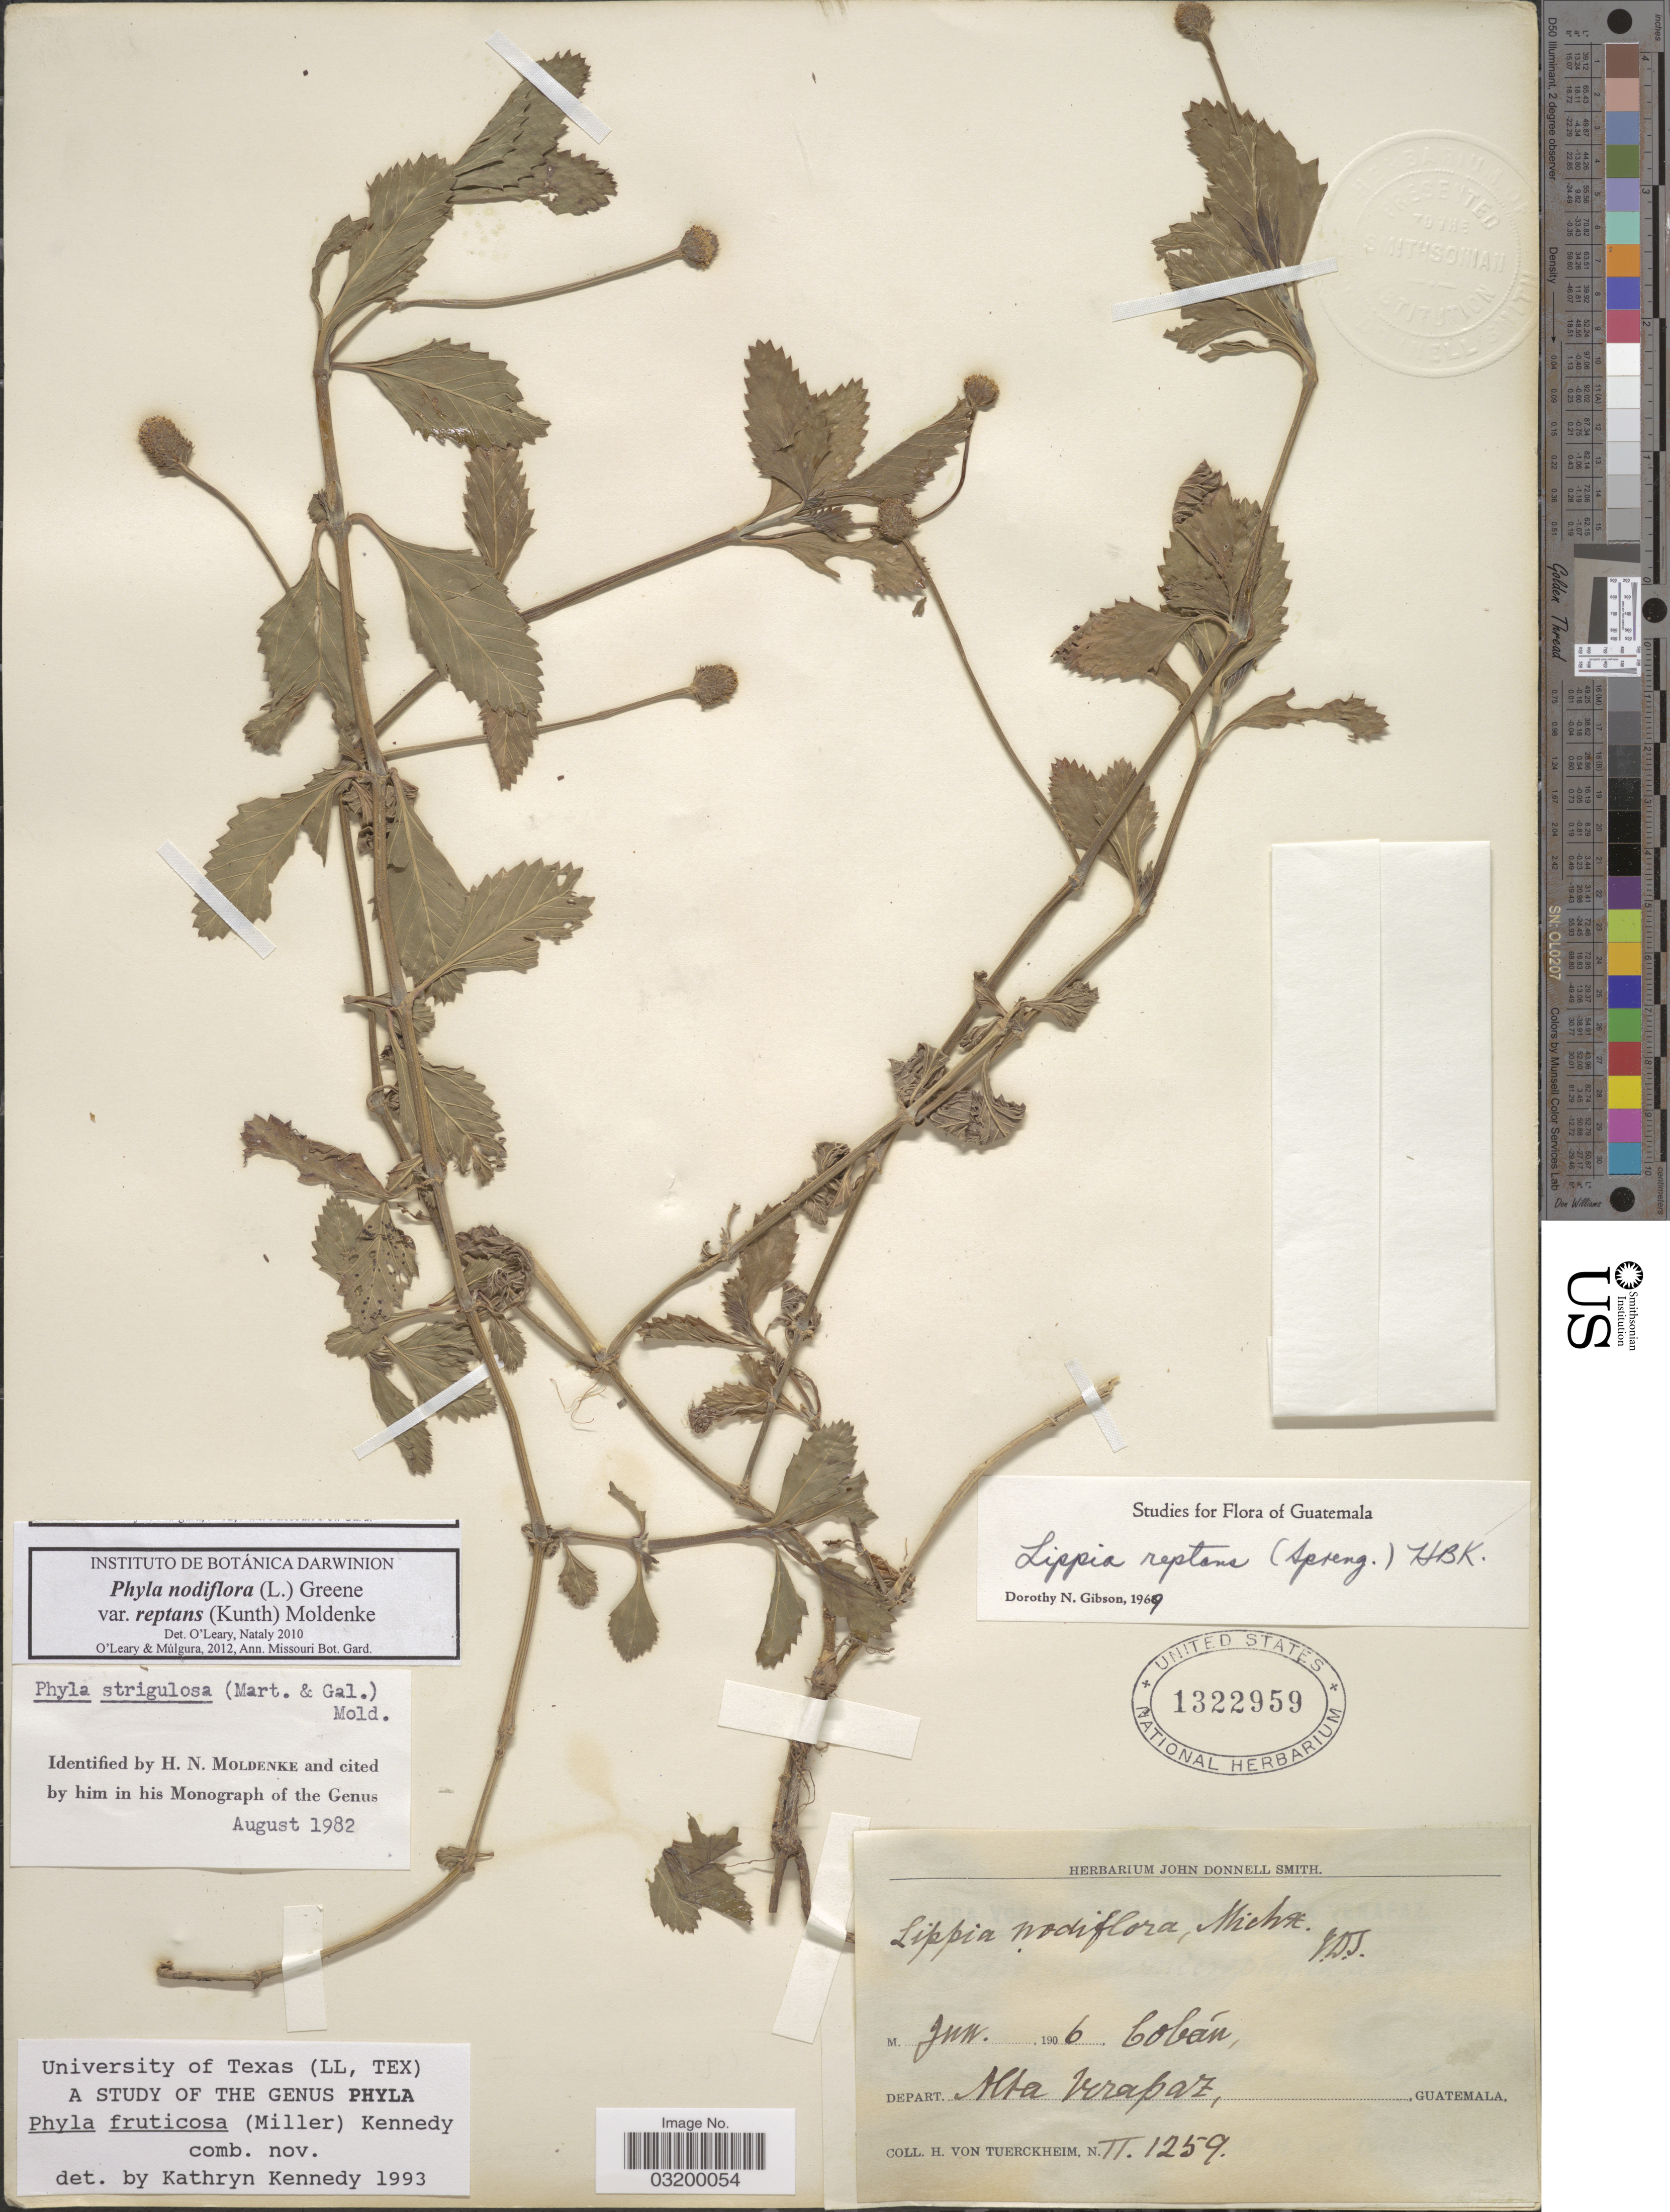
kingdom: Plantae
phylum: Tracheophyta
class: Magnoliopsida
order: Lamiales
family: Verbenaceae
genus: Phyla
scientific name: Phyla nodiflora var. reptans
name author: (Kunth) Moldenke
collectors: H. von Tuerckheim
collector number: II 1259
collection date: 1906-06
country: Guatemala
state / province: Alta Verapaz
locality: Cobán, Depart. Alta Verapaz.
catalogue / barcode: US 1322959